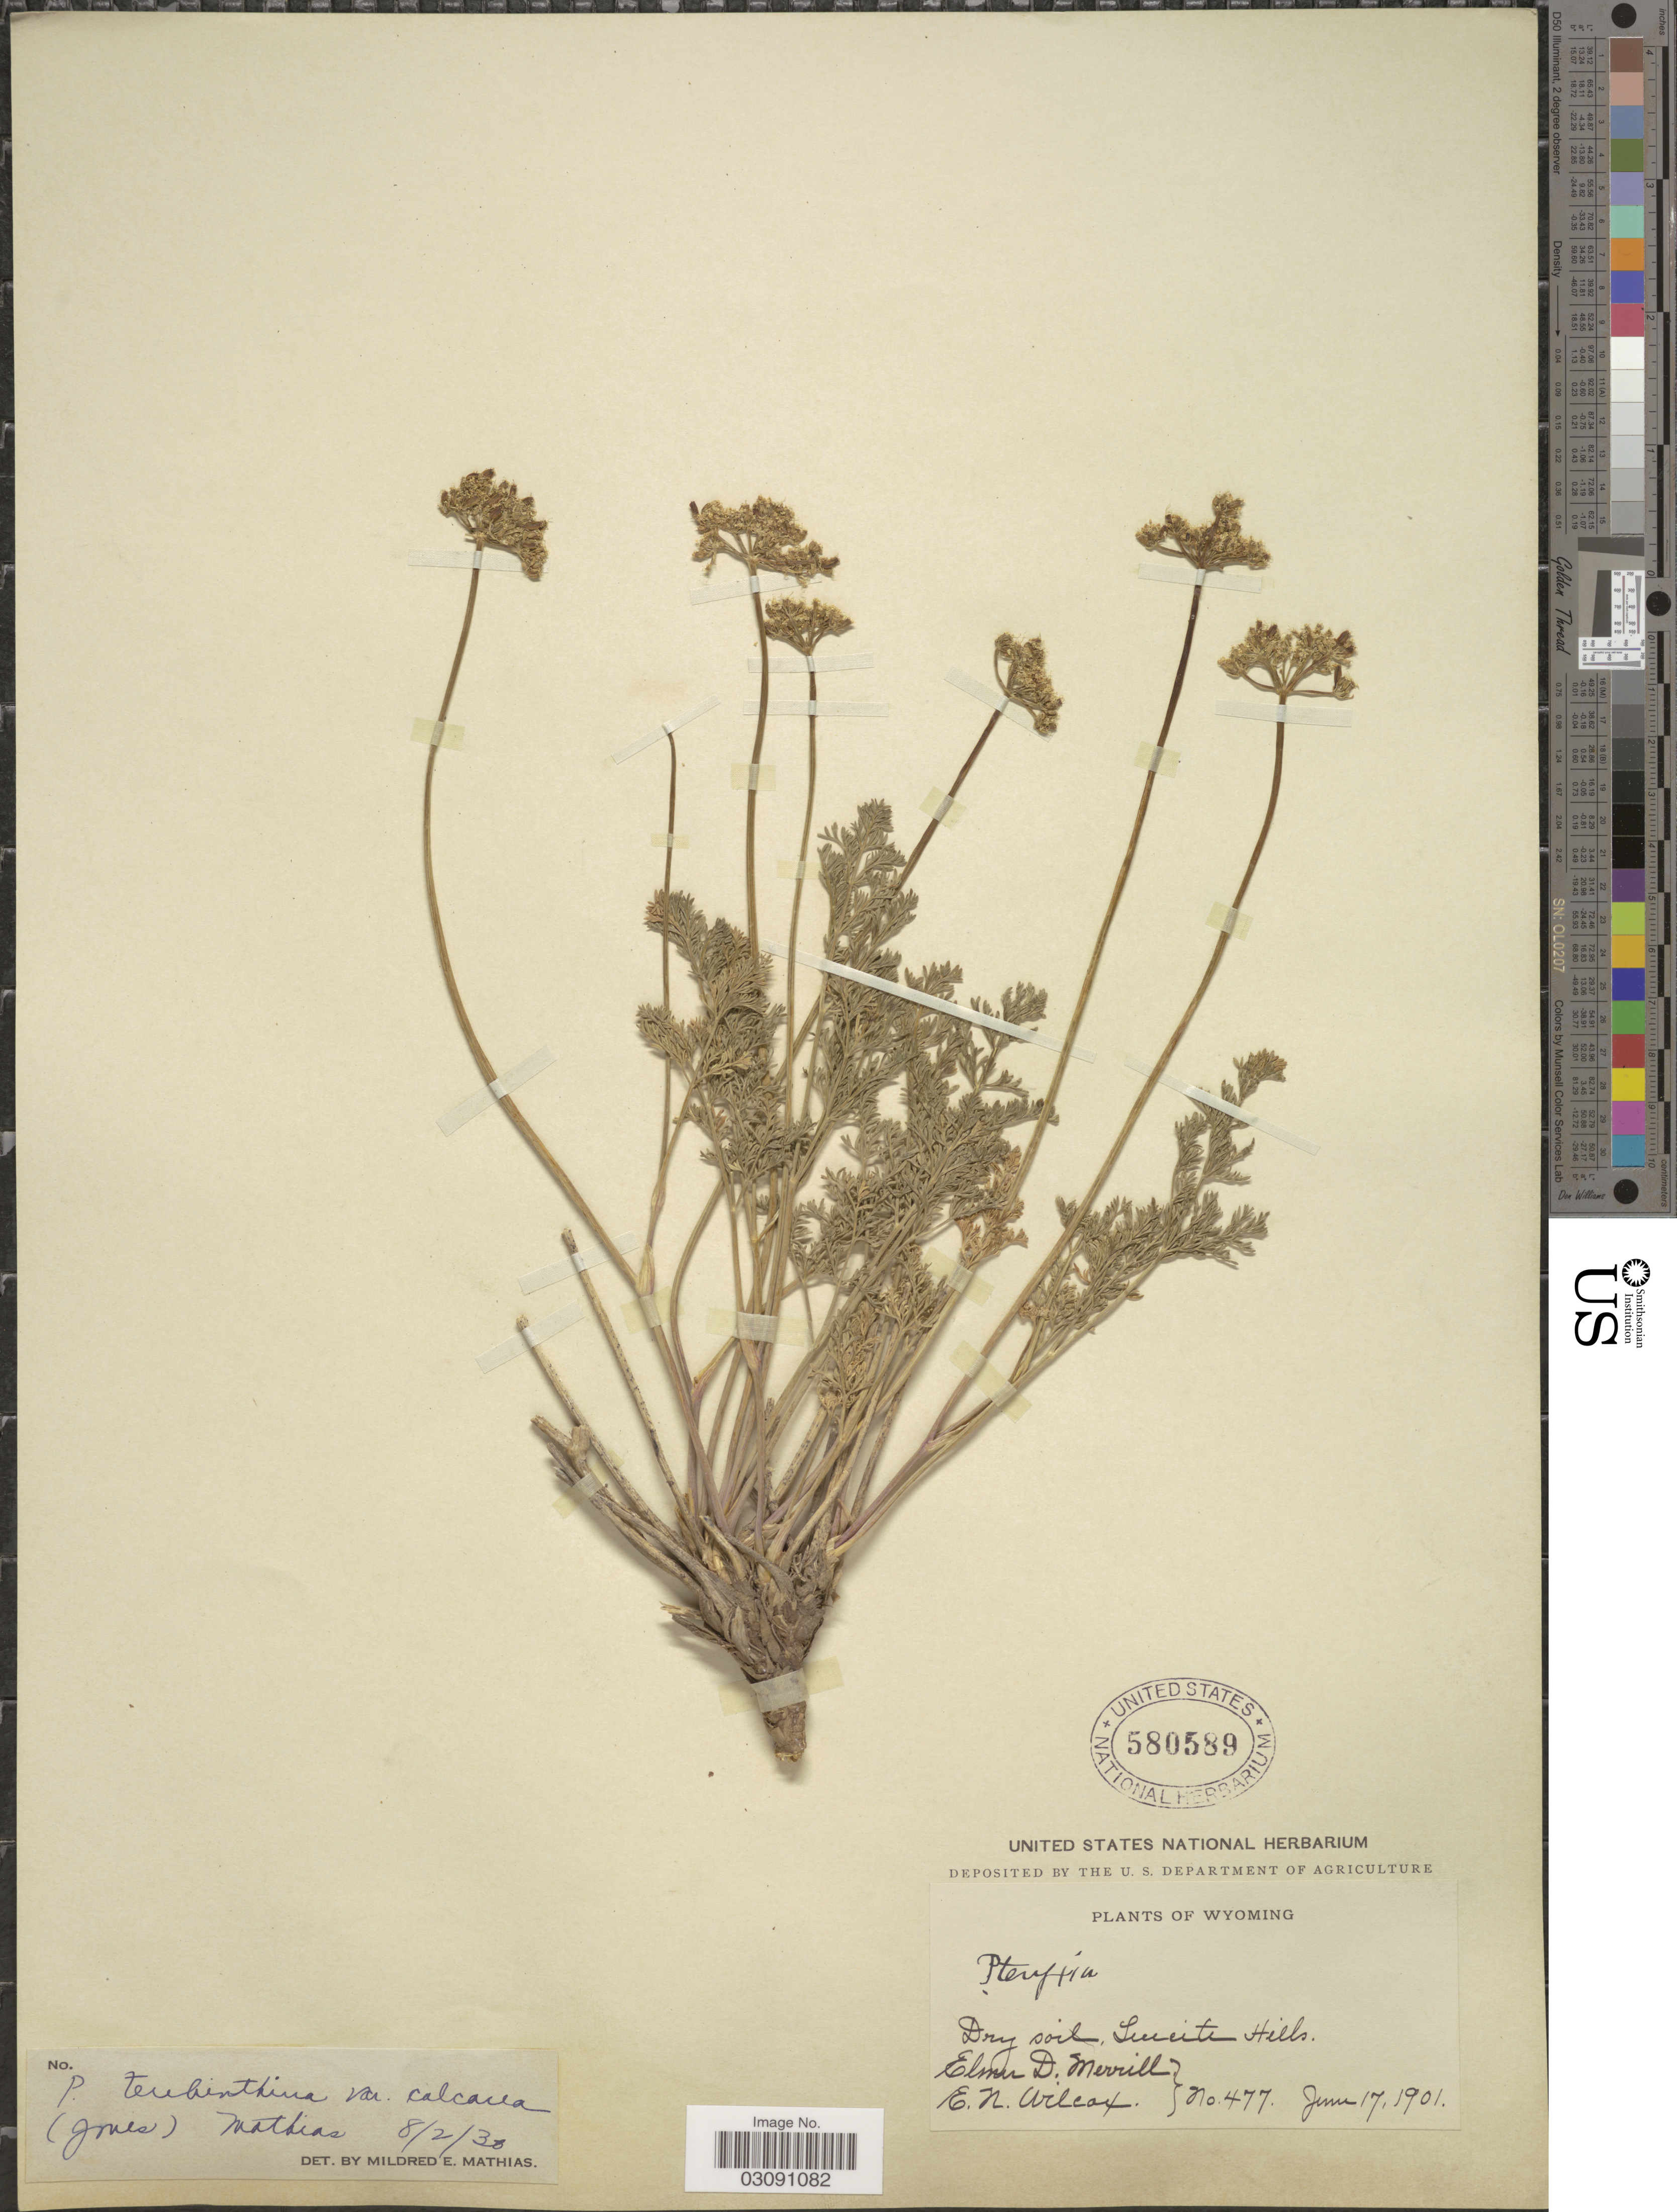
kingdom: Plantae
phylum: Tracheophyta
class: Magnoliopsida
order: Apiales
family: Apiaceae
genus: Pteryxia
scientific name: Pteryxia terebinthina var. calcarea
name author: (M.E. Jones) Mathias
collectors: E. D. Merrill & E. Wilcox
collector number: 477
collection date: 1901-06-17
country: United States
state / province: Wyoming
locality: Dry soil Luceite Hills.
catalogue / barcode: US 580589